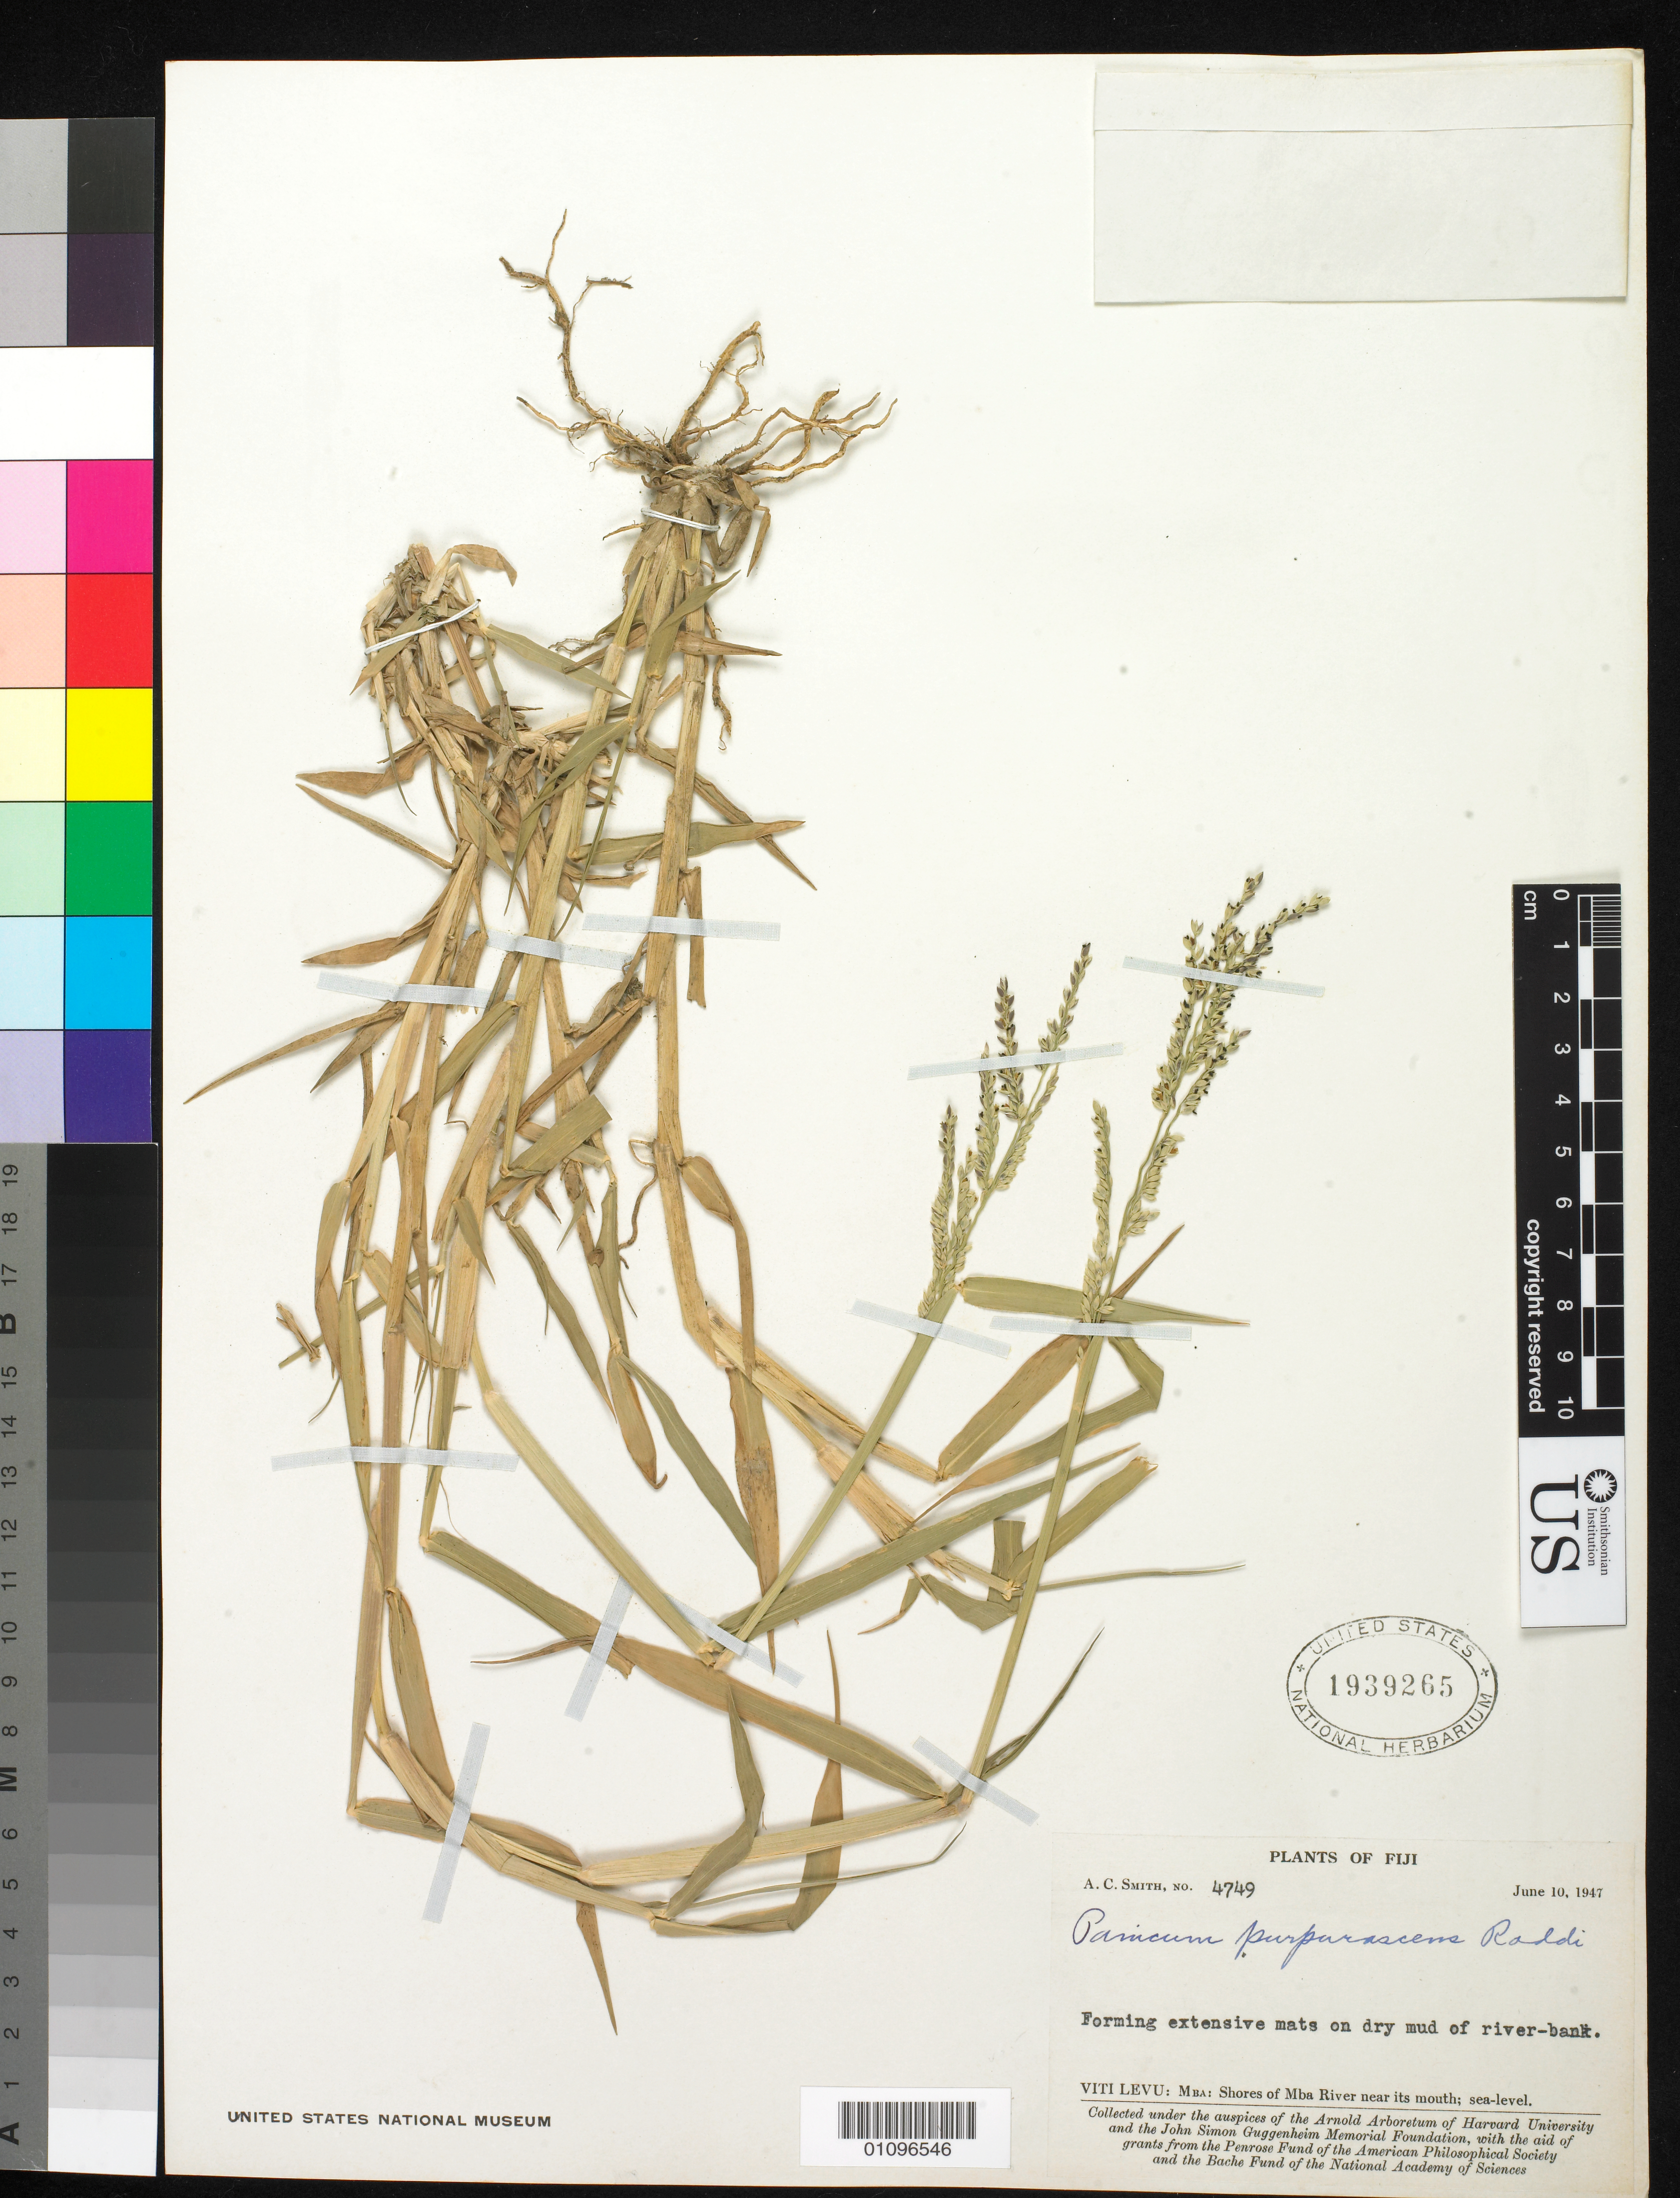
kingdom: Plantae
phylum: Tracheophyta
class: Liliopsida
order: Poales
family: Poaceae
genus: Brachiaria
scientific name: Brachiaria mutica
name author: (Forssk.) Stapf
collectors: A. C. Smith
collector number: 4749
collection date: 1947-06-10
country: Fiji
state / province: Mba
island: Viti levu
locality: Shores of the Mba River near it's mouth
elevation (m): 0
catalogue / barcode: US 1939265